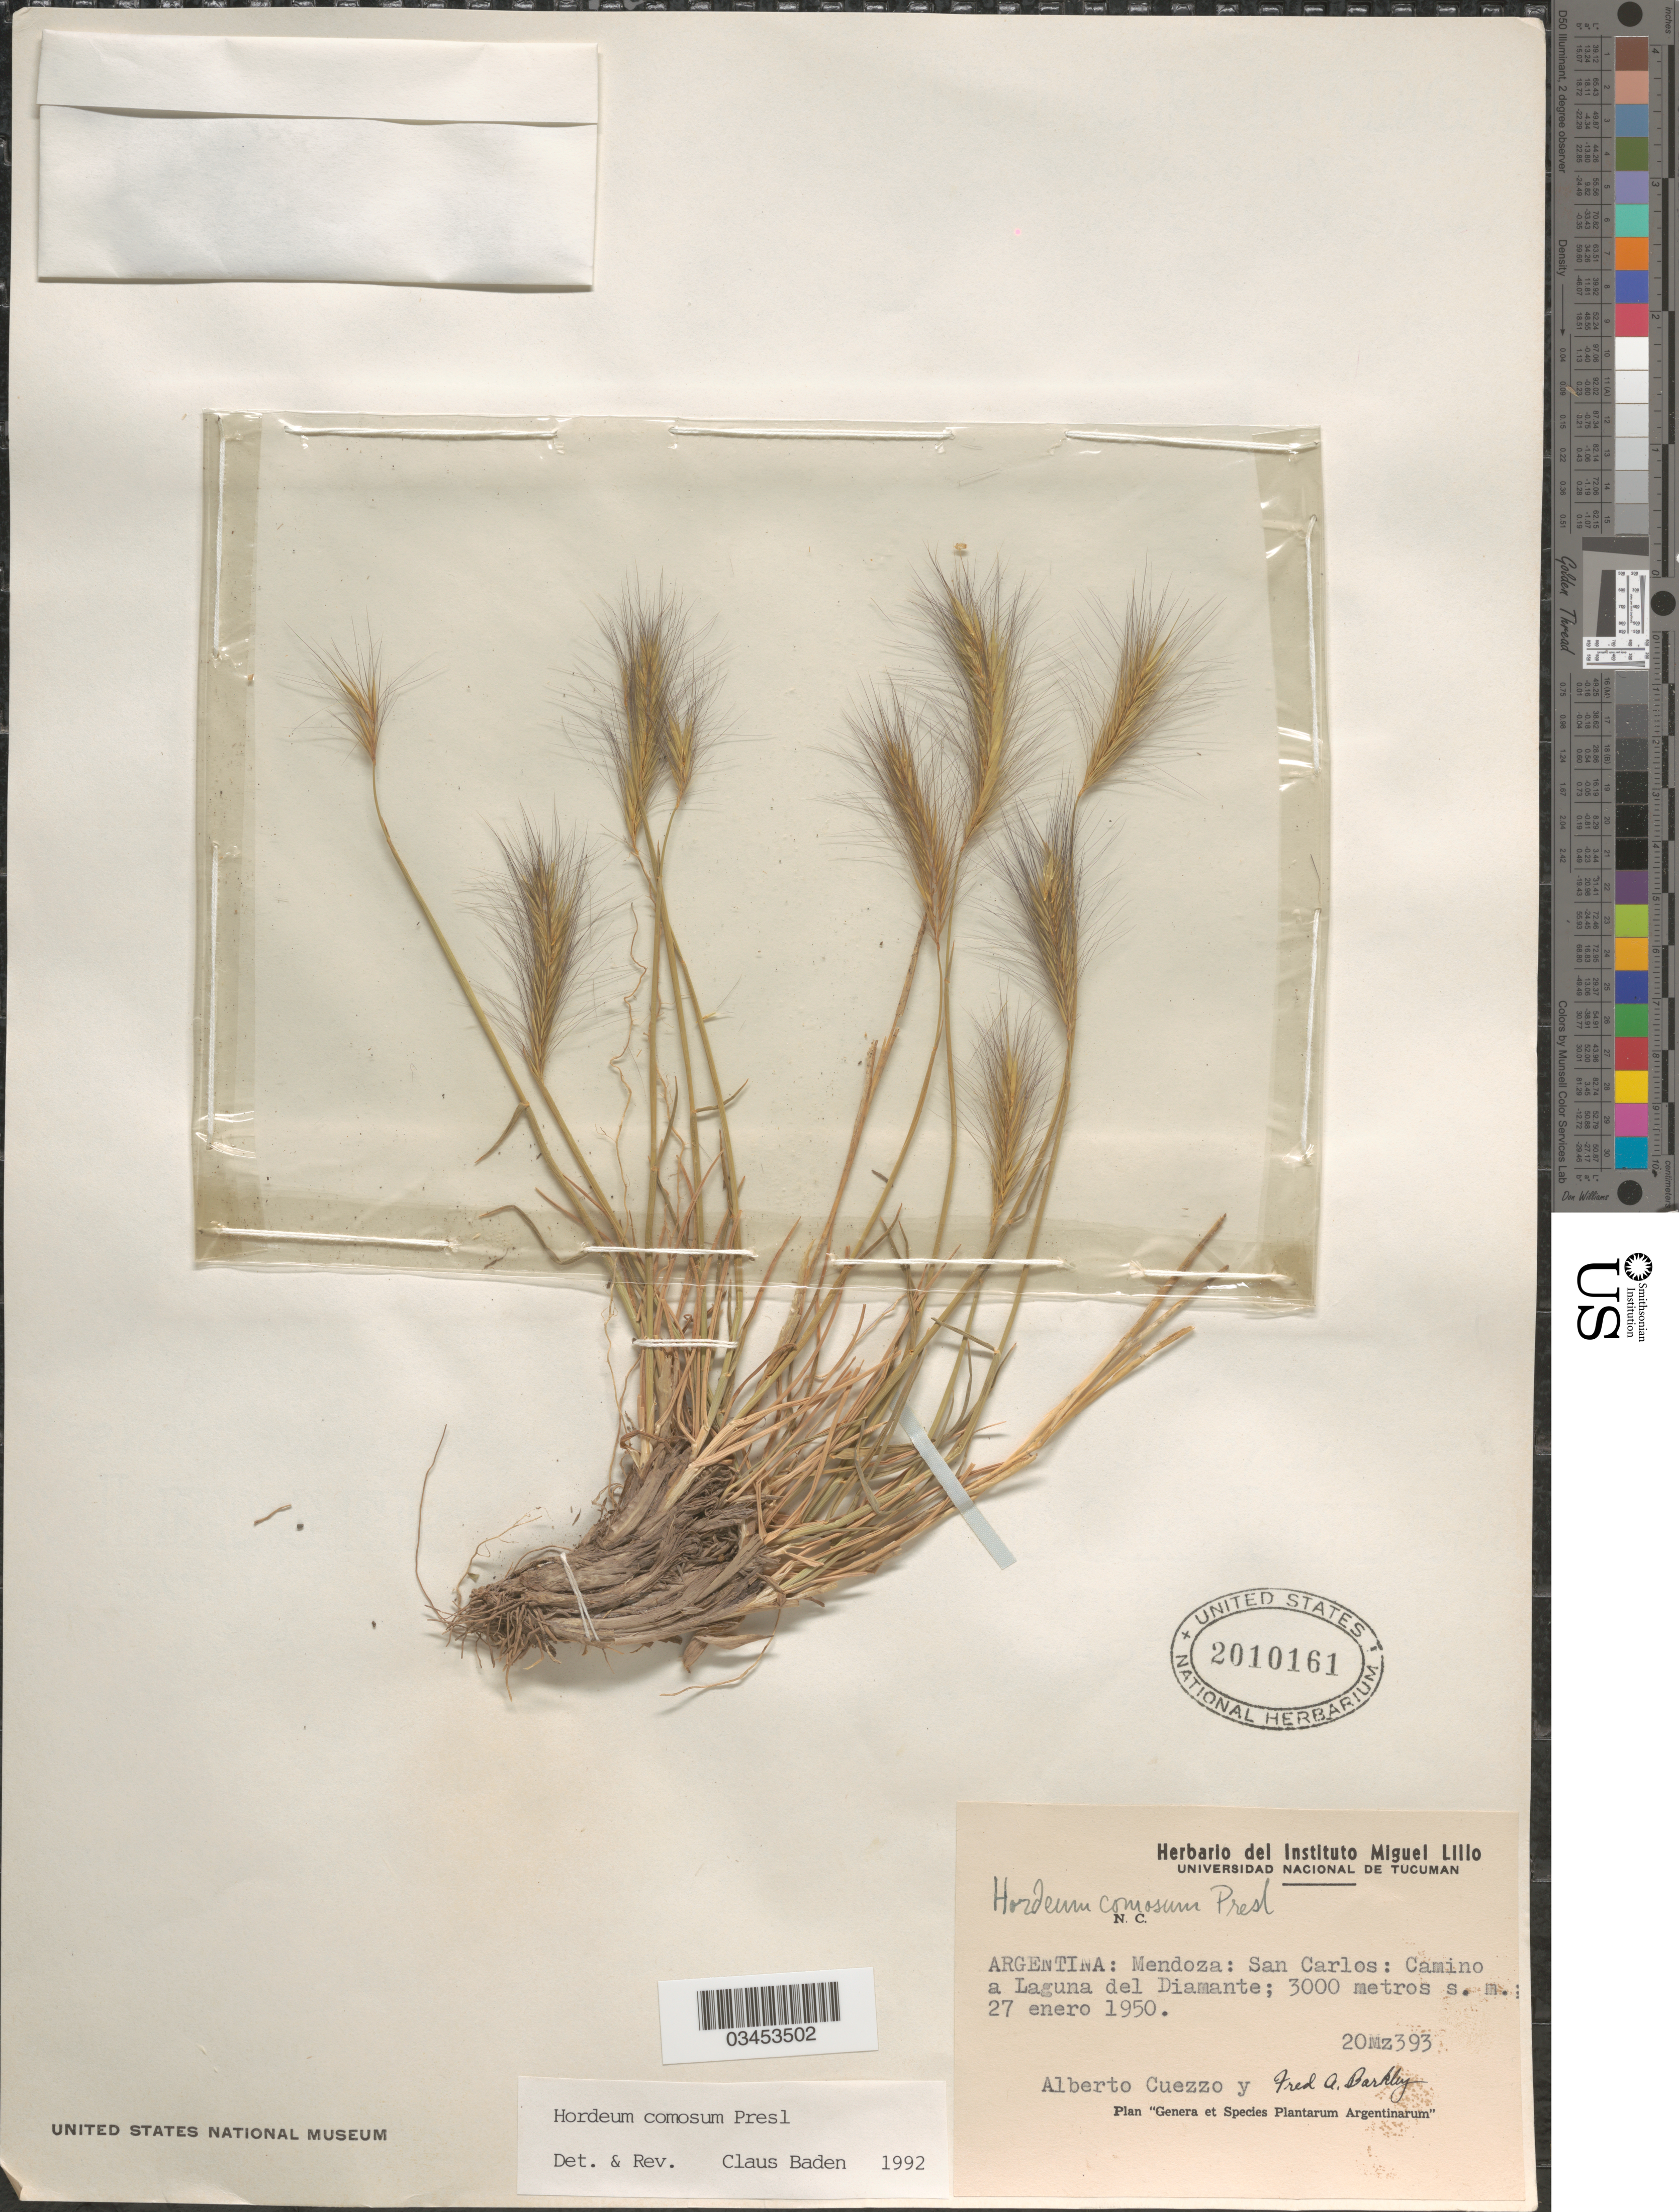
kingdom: Plantae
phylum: Tracheophyta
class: Liliopsida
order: Poales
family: Poaceae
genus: Hordeum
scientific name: Hordeum comosum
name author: J. Presl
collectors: A. Cuezzo & F. A. Barkley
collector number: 20mz393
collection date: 1950-01-27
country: Argentina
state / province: Mendoza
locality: San Carlos: Camino a Laguna del Diamante.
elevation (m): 3000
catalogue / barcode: US 2010161